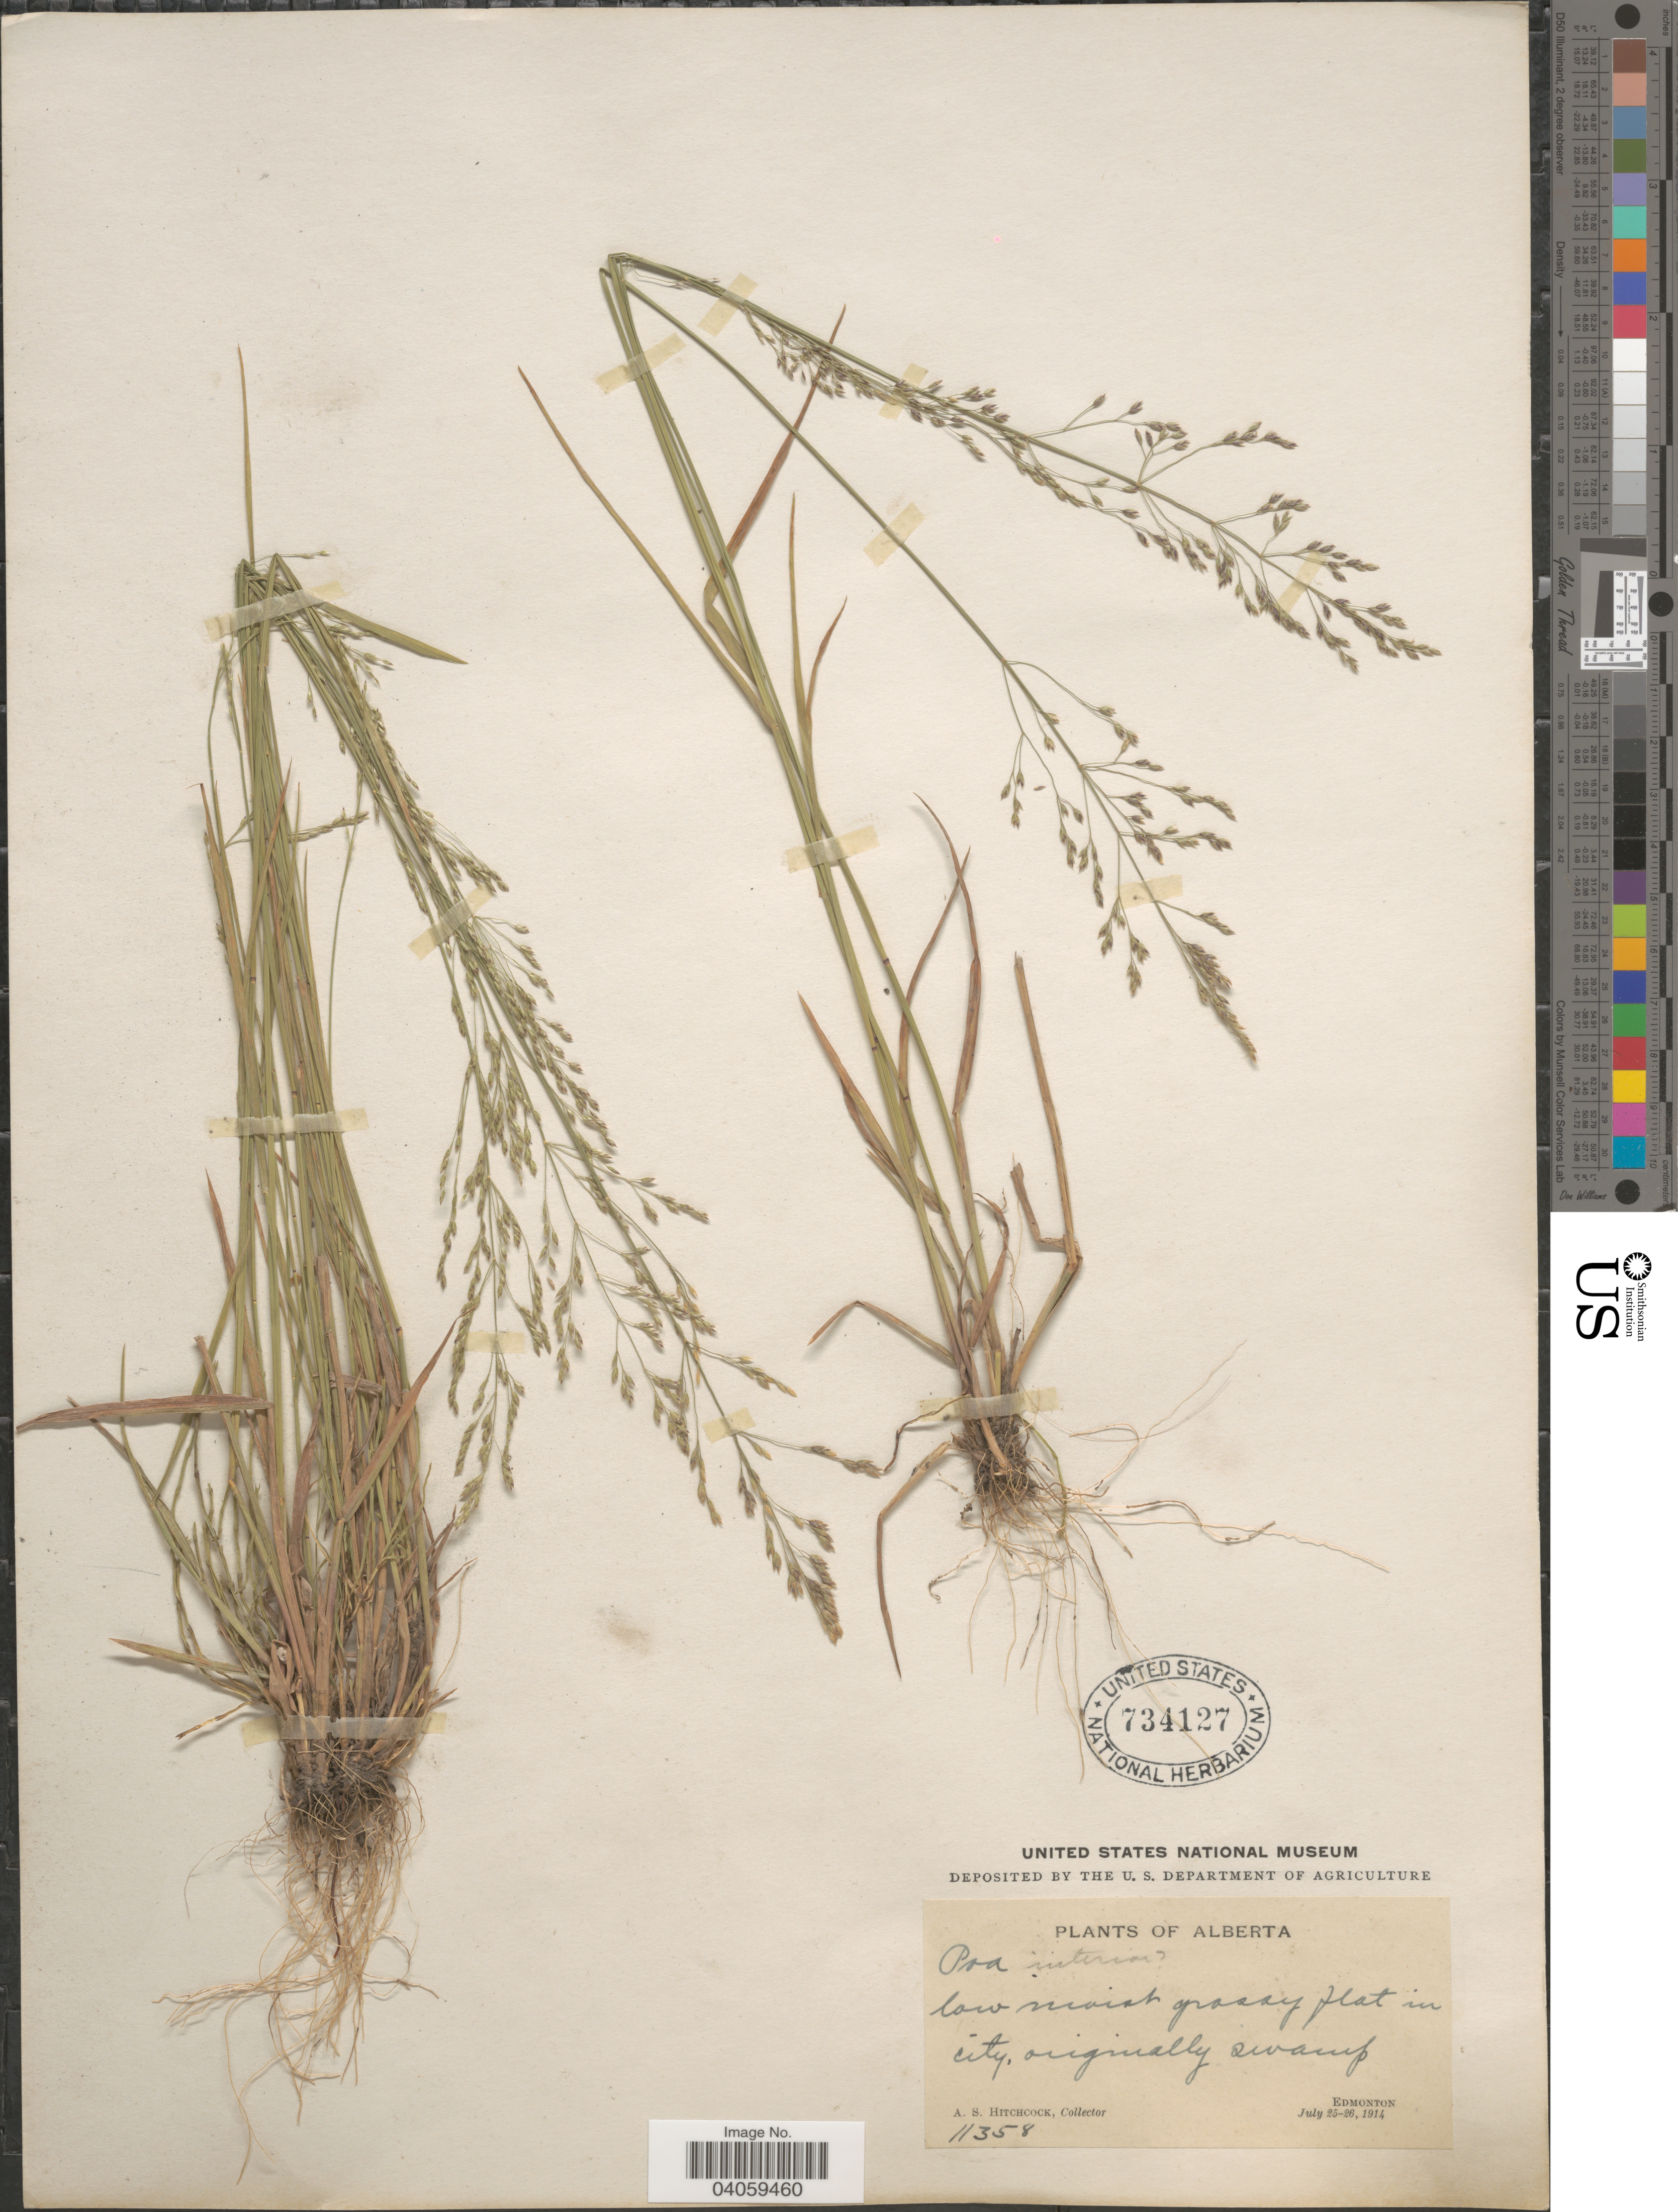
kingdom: Plantae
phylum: Tracheophyta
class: Liliopsida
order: Poales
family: Poaceae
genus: Poa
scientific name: Poa interior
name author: Rydb.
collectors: A. S. Hitchcock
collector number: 11358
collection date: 1914-07-25/1914-07-26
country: Canada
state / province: Alberta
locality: Edmonton.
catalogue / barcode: US 734127